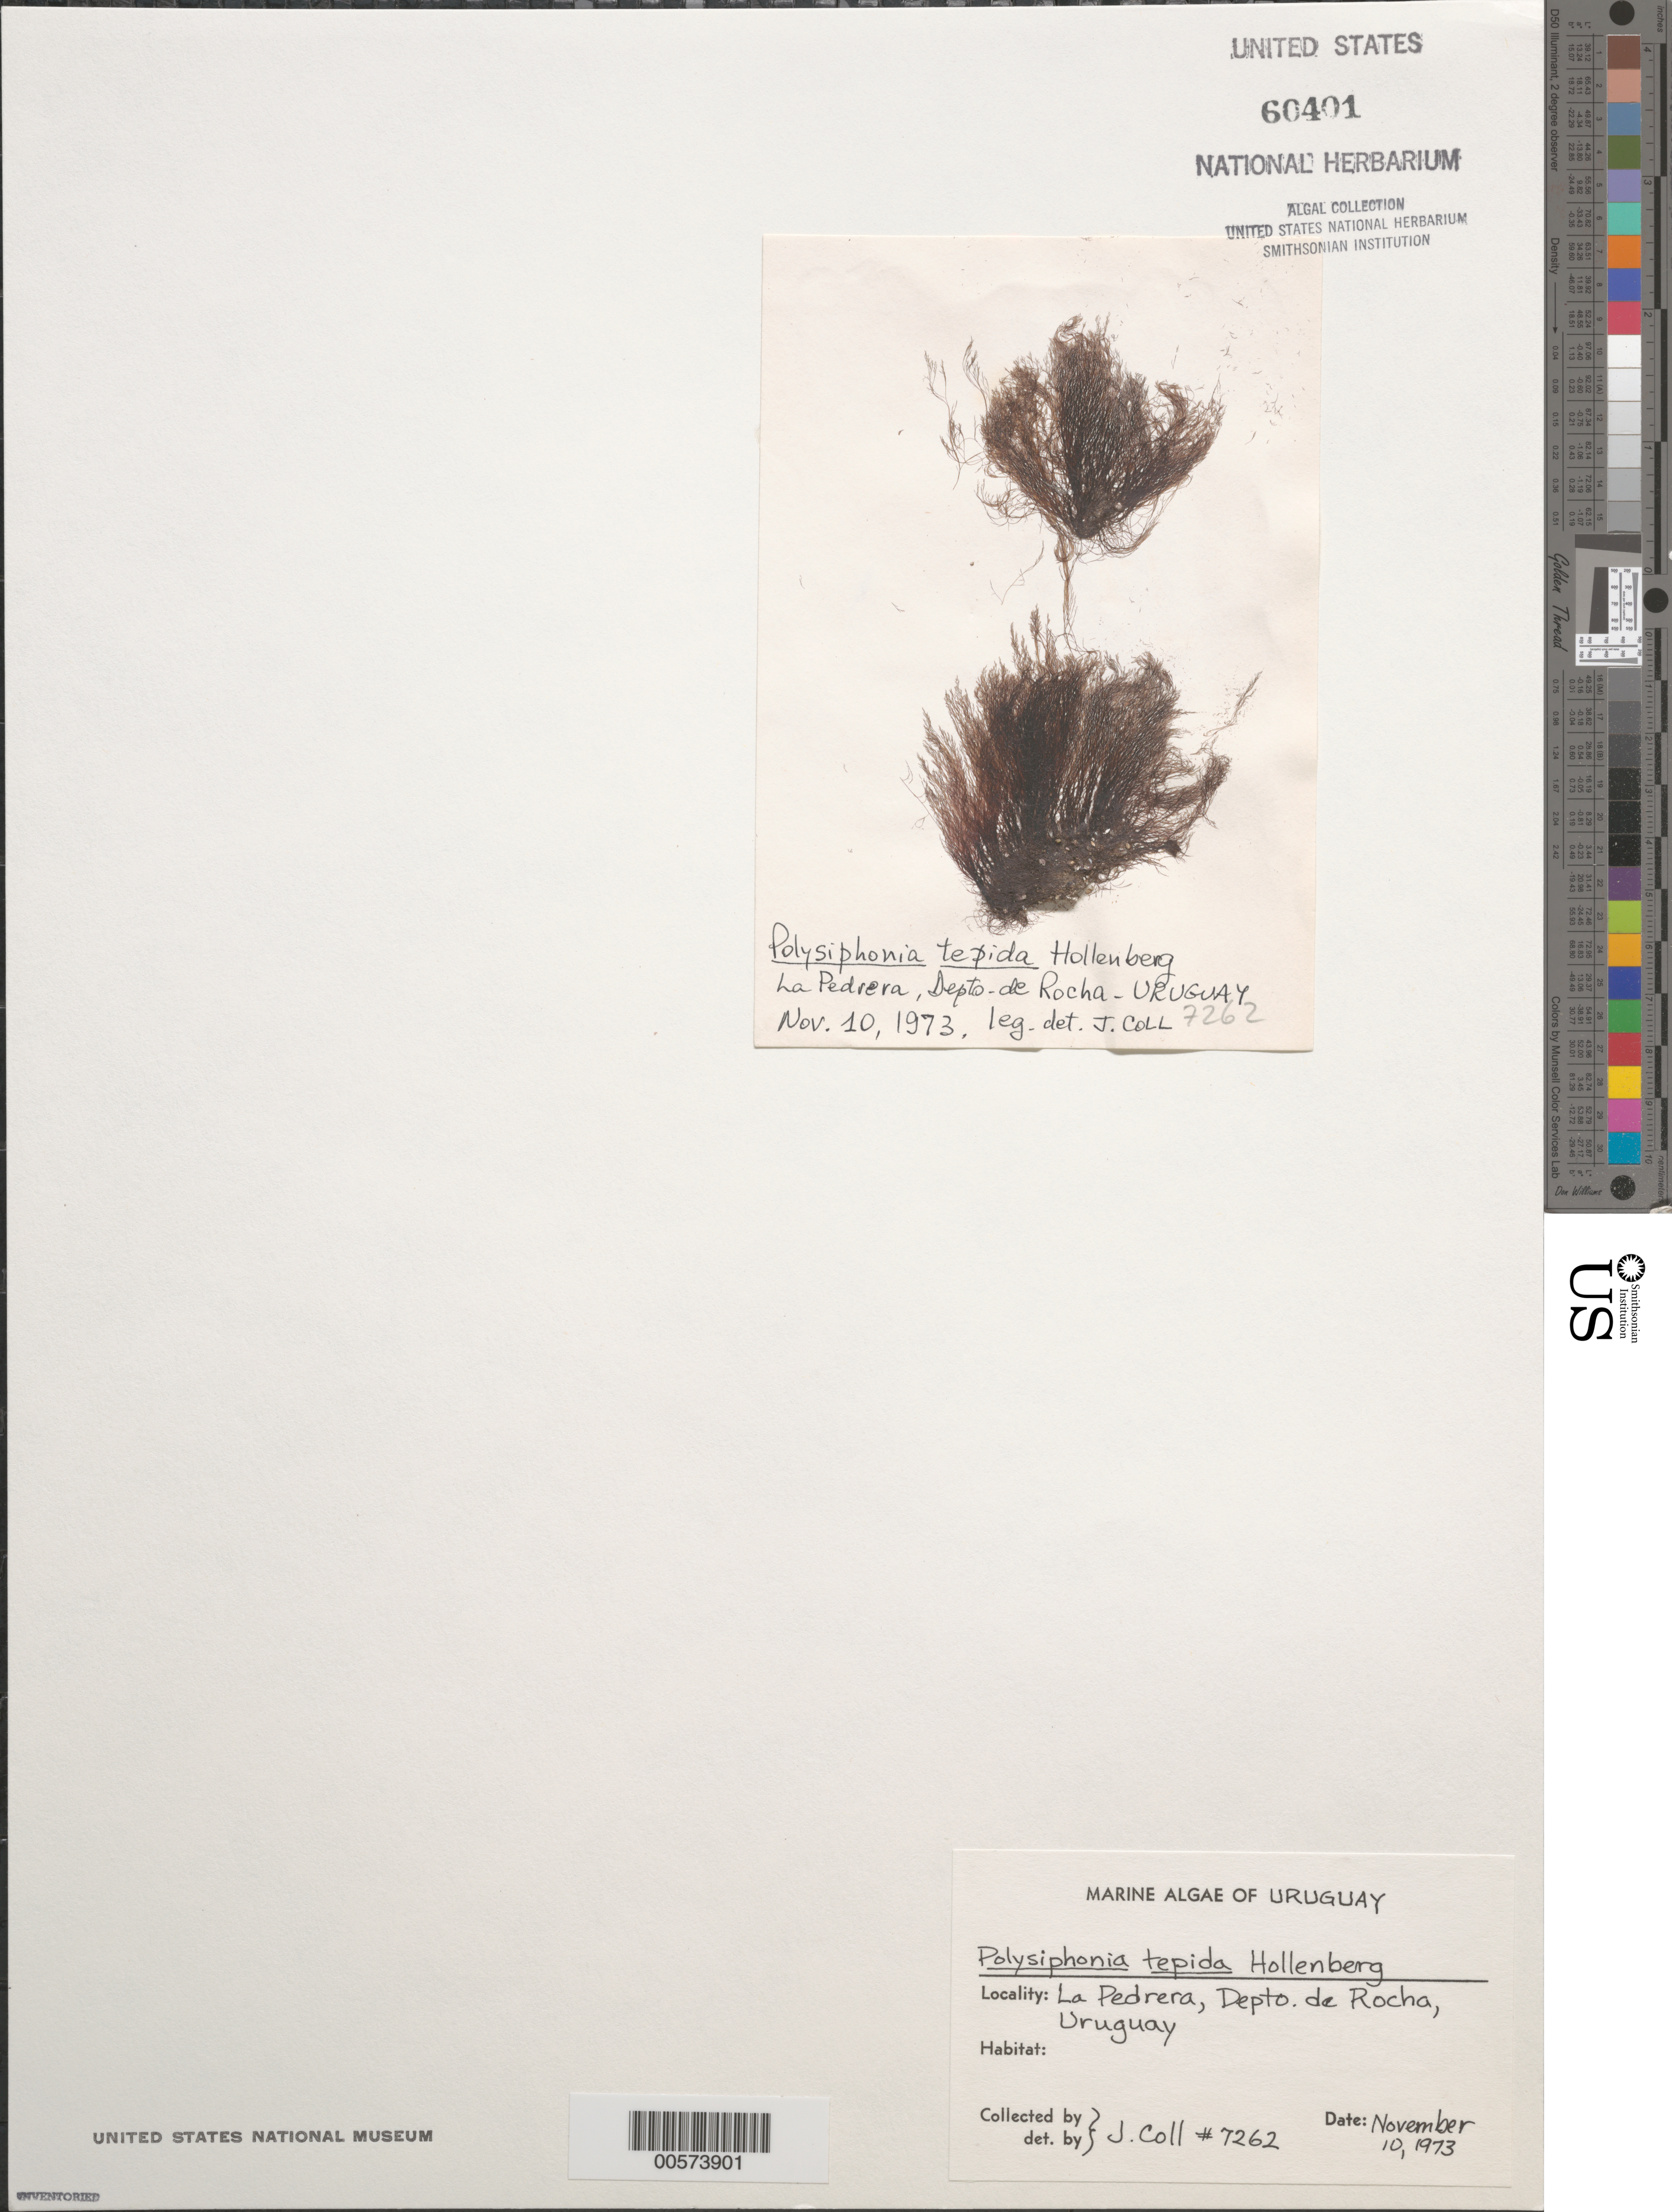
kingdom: Plantae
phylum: Rhodophyta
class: Florideophyceae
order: Ceramiales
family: Rhodomelaceae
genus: Polysiphonia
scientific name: Polysiphonia foetidissima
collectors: J. Coll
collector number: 7262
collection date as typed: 10 Nov 1973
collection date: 1973-11-10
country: Uruguay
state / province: Rocha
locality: La Pedrera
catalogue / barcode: US 60401